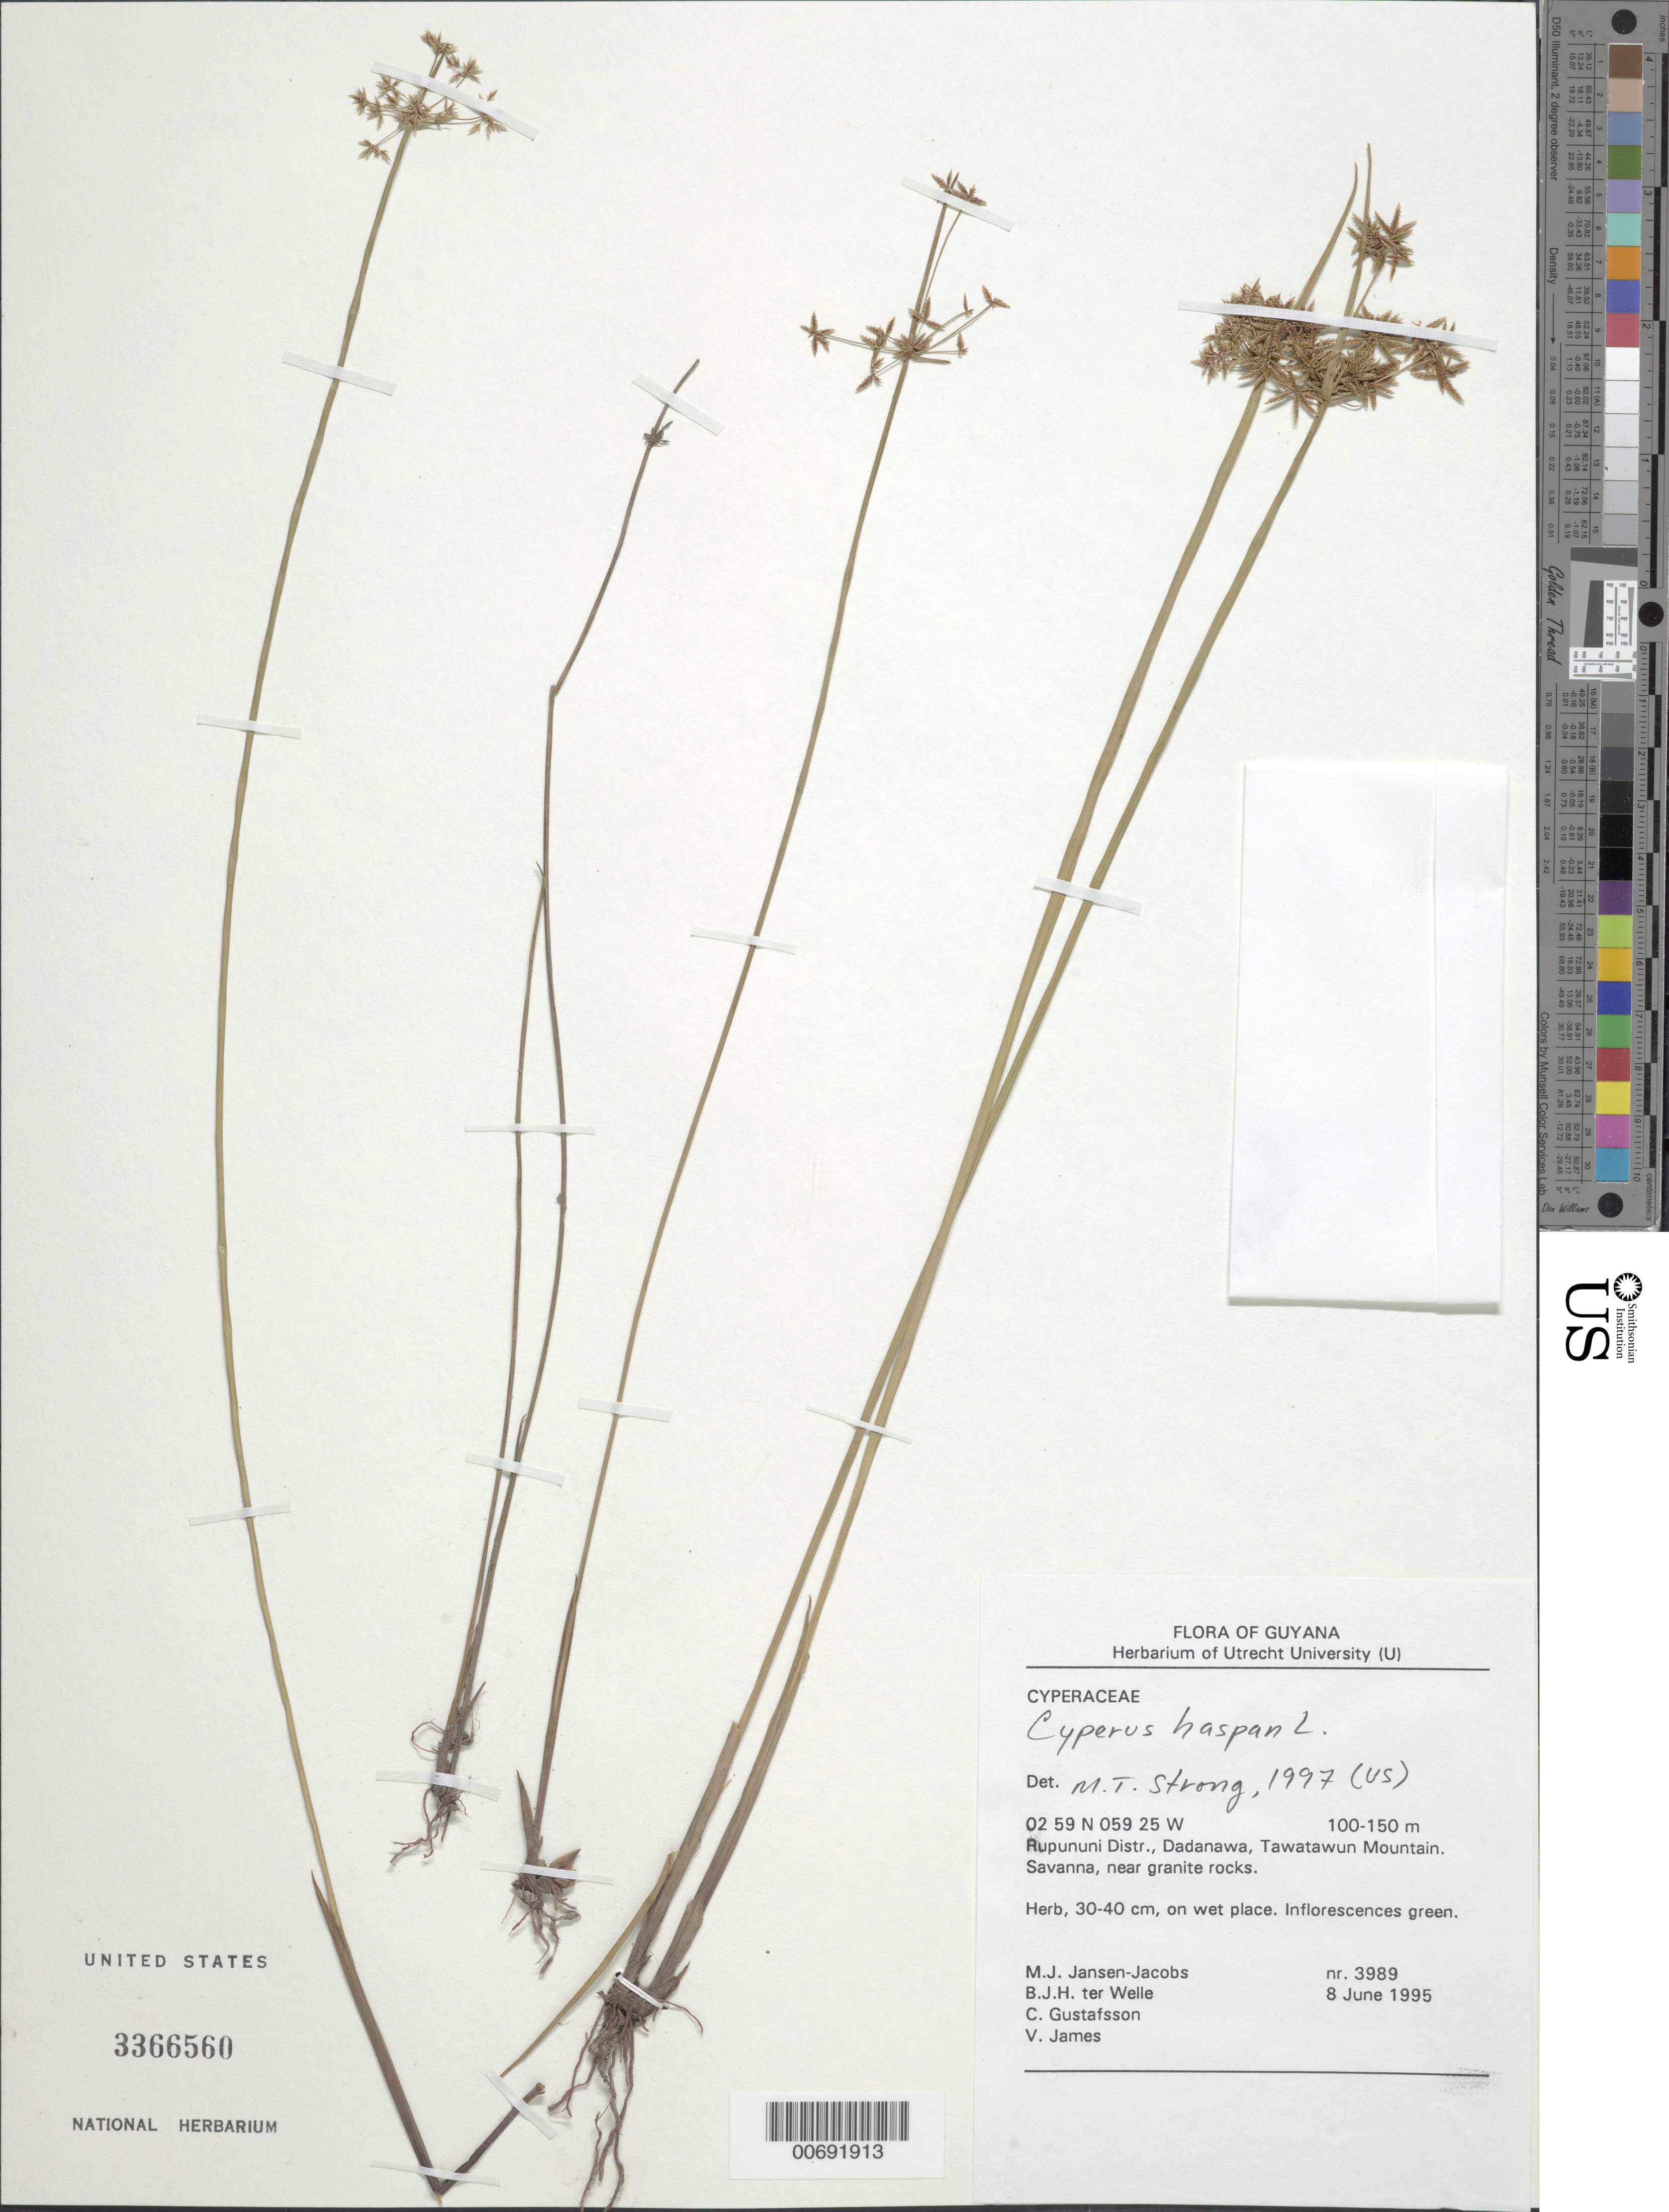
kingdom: Plantae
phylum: Tracheophyta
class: Liliopsida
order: Poales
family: Cyperaceae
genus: Cyperus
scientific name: Cyperus haspan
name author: L.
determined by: Strong, M. T., (US), Smithsonian Institution - National Museum of Natural History (UNITED STATES)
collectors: M. J. Jansen-Jacobs, B. Welle, C. G. Gustafsson & V. James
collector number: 3989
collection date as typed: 8-Jun-95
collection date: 1995-06-08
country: Guyana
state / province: U. Takutu-U. Essequibo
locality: Dadanawa, Tawatawun Mt., Rupununi District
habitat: Savanna, near granite rocks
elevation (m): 100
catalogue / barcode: US 3366560